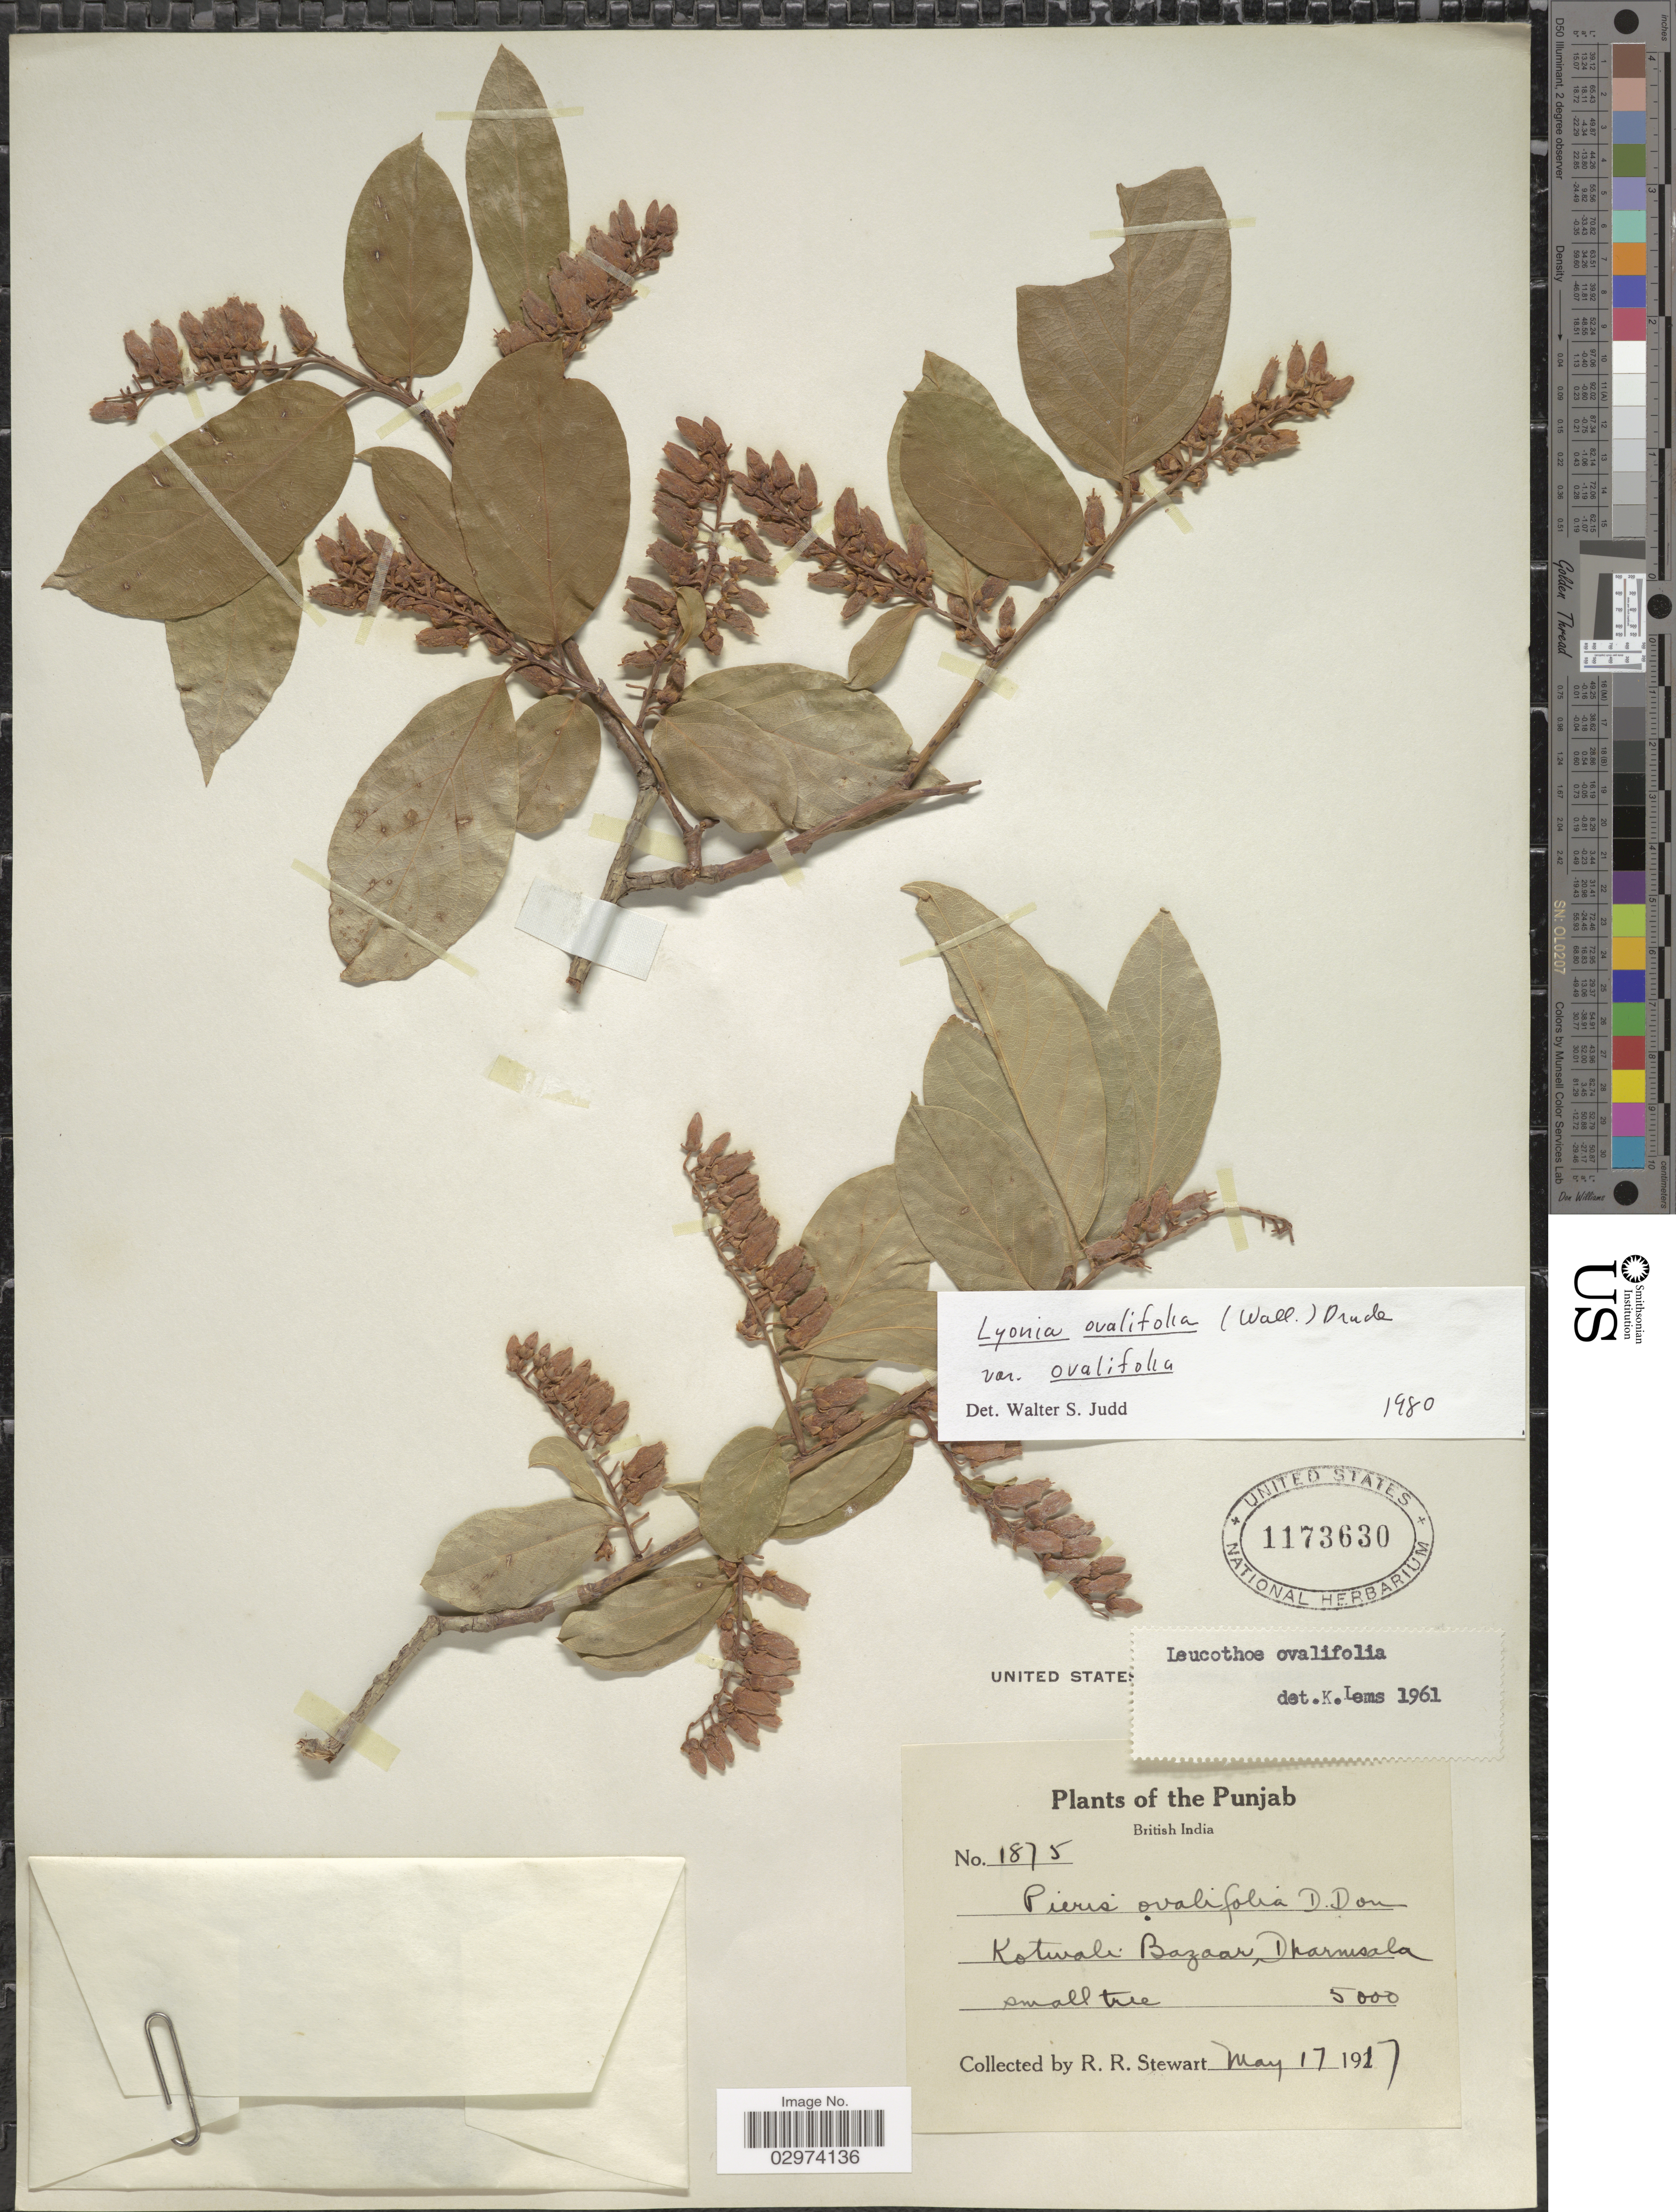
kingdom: Plantae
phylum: Tracheophyta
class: Magnoliopsida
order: Ericales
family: Ericaceae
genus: Lyonia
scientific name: Lyonia ovalifolia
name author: (Wall.) Drude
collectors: R. Stewart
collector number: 1875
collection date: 1917-05-17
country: India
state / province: Himachal Pradesh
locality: Punjab. British India. Kotwali Bazaar, Dharmsala.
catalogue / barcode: US 1173630